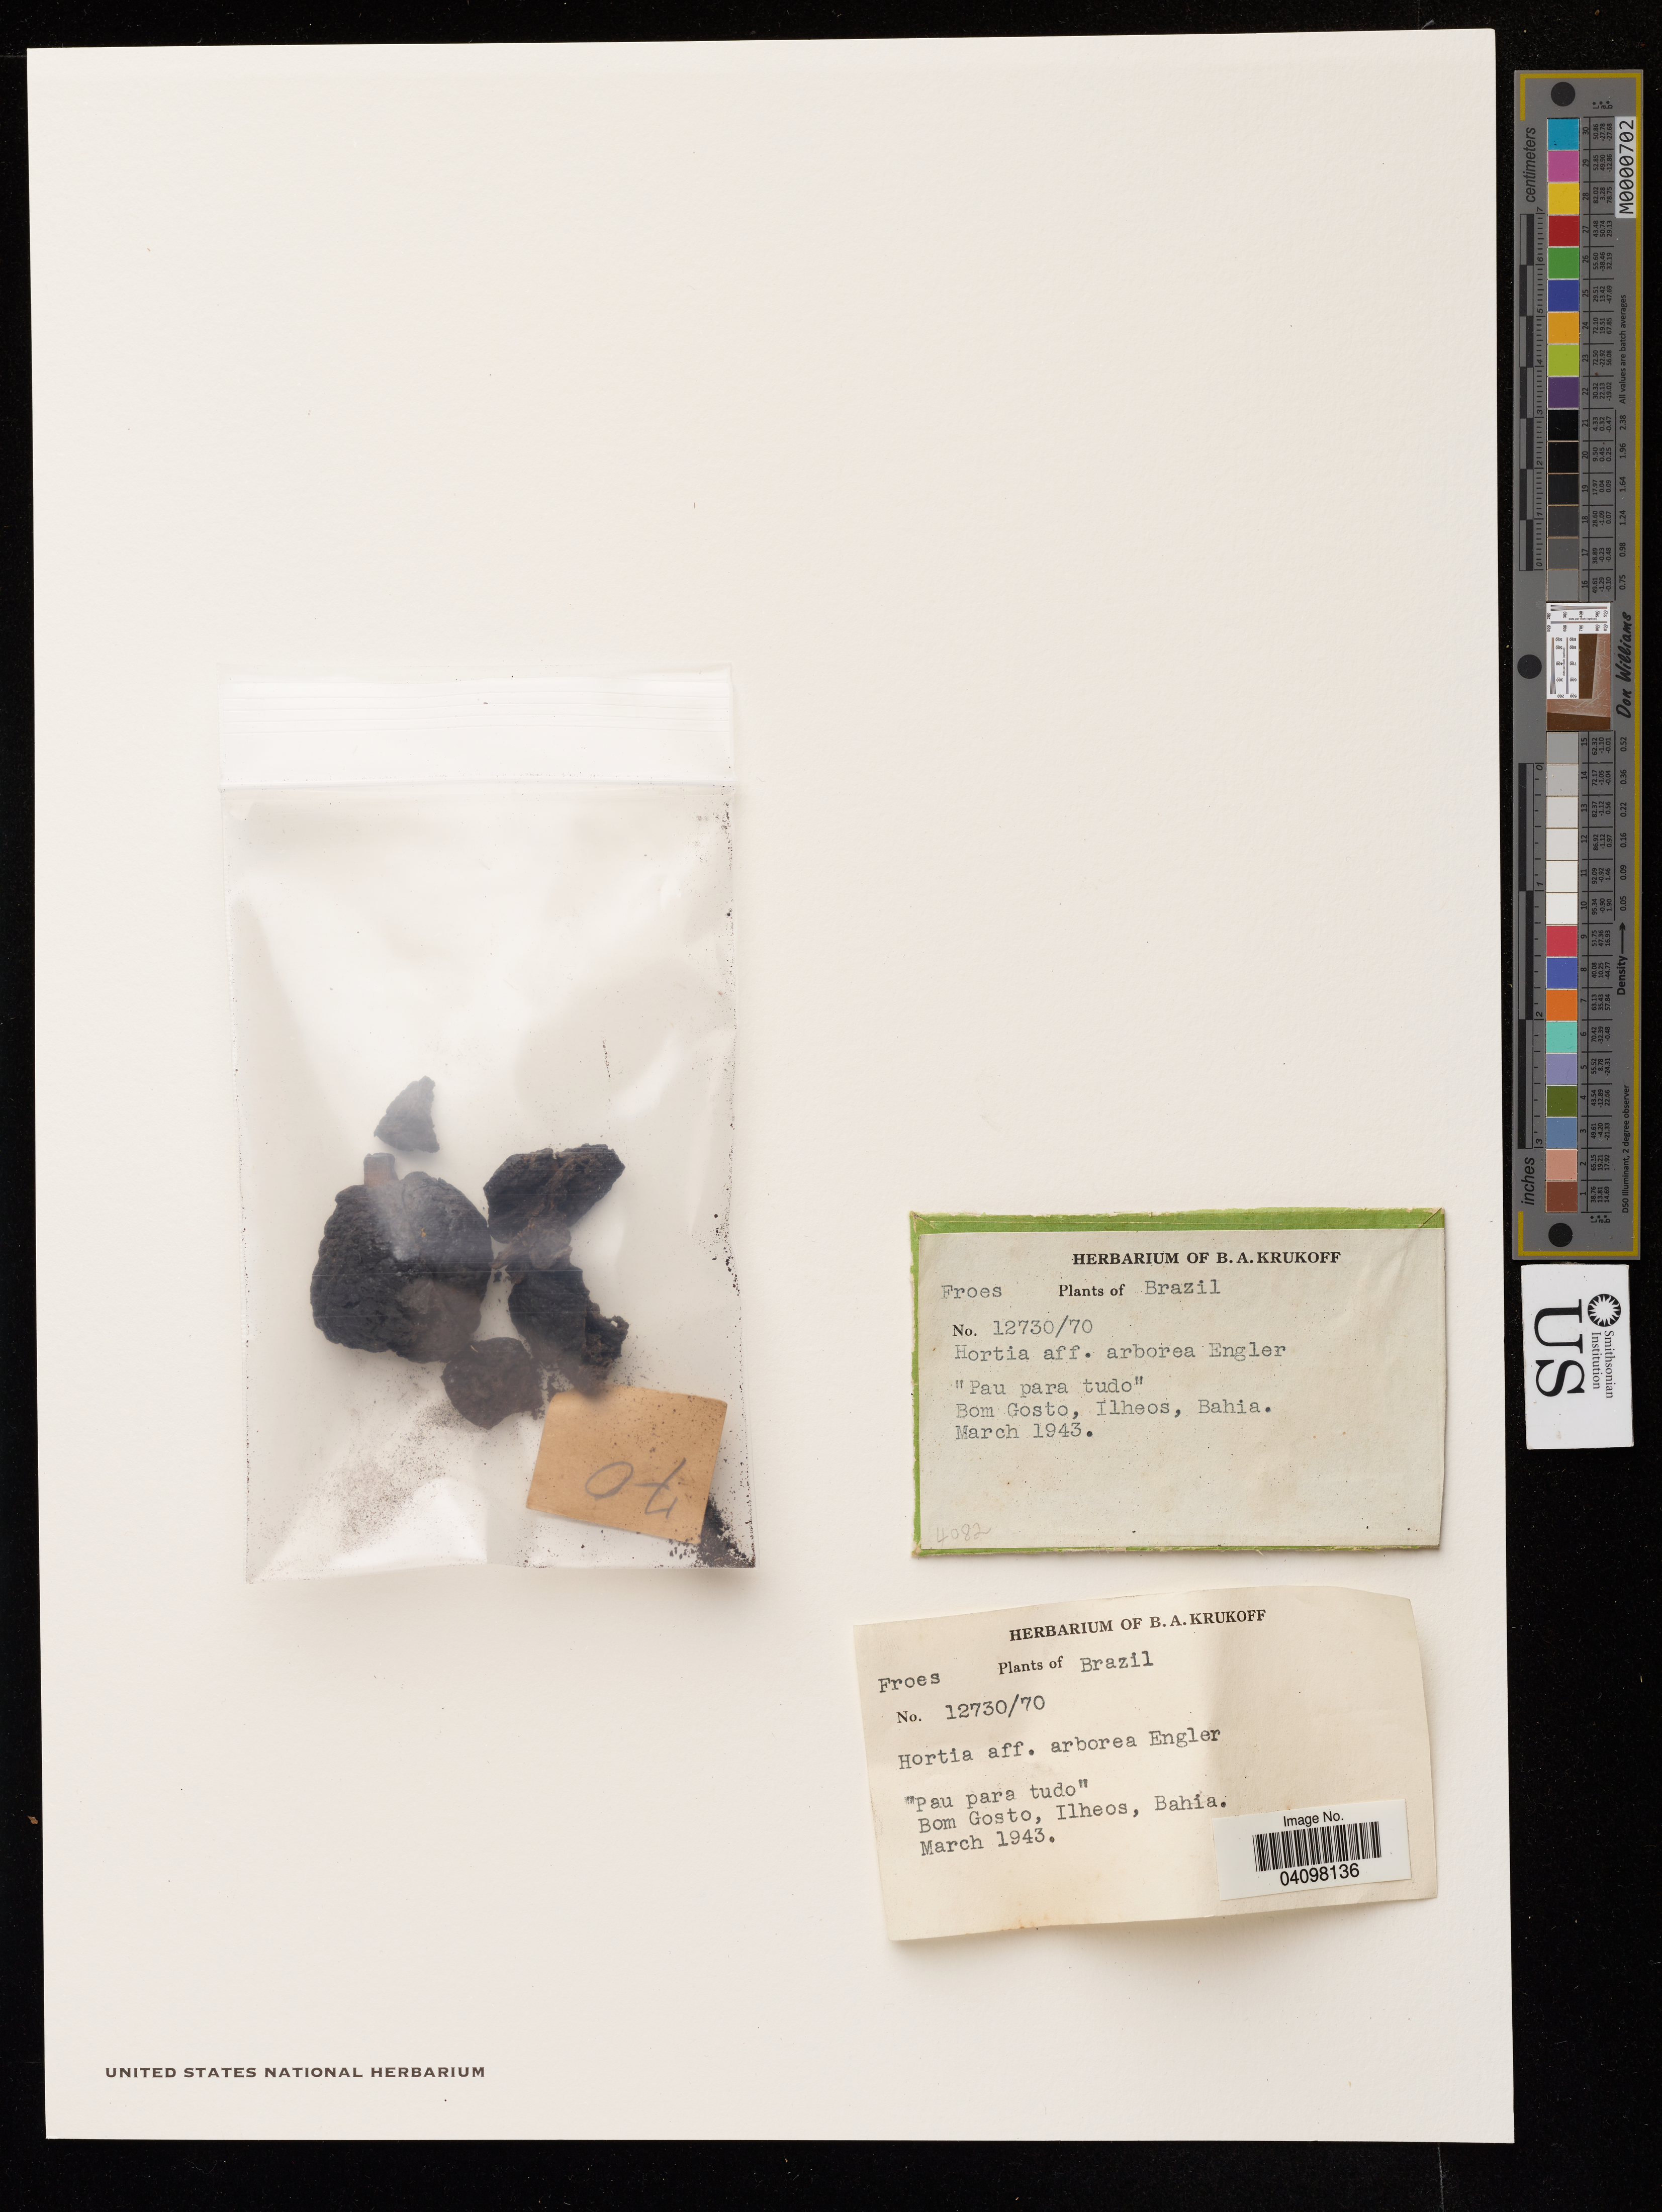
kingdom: Plantae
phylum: Tracheophyta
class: Magnoliopsida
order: Sapindales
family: Rutaceae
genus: Hortia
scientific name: Hortia arborea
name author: Engl.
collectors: B. A. Krukoff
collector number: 12730/70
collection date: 1943-03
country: Brazil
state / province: Bahia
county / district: Ilhéus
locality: Bom Gosto, Ilheos, Bahia